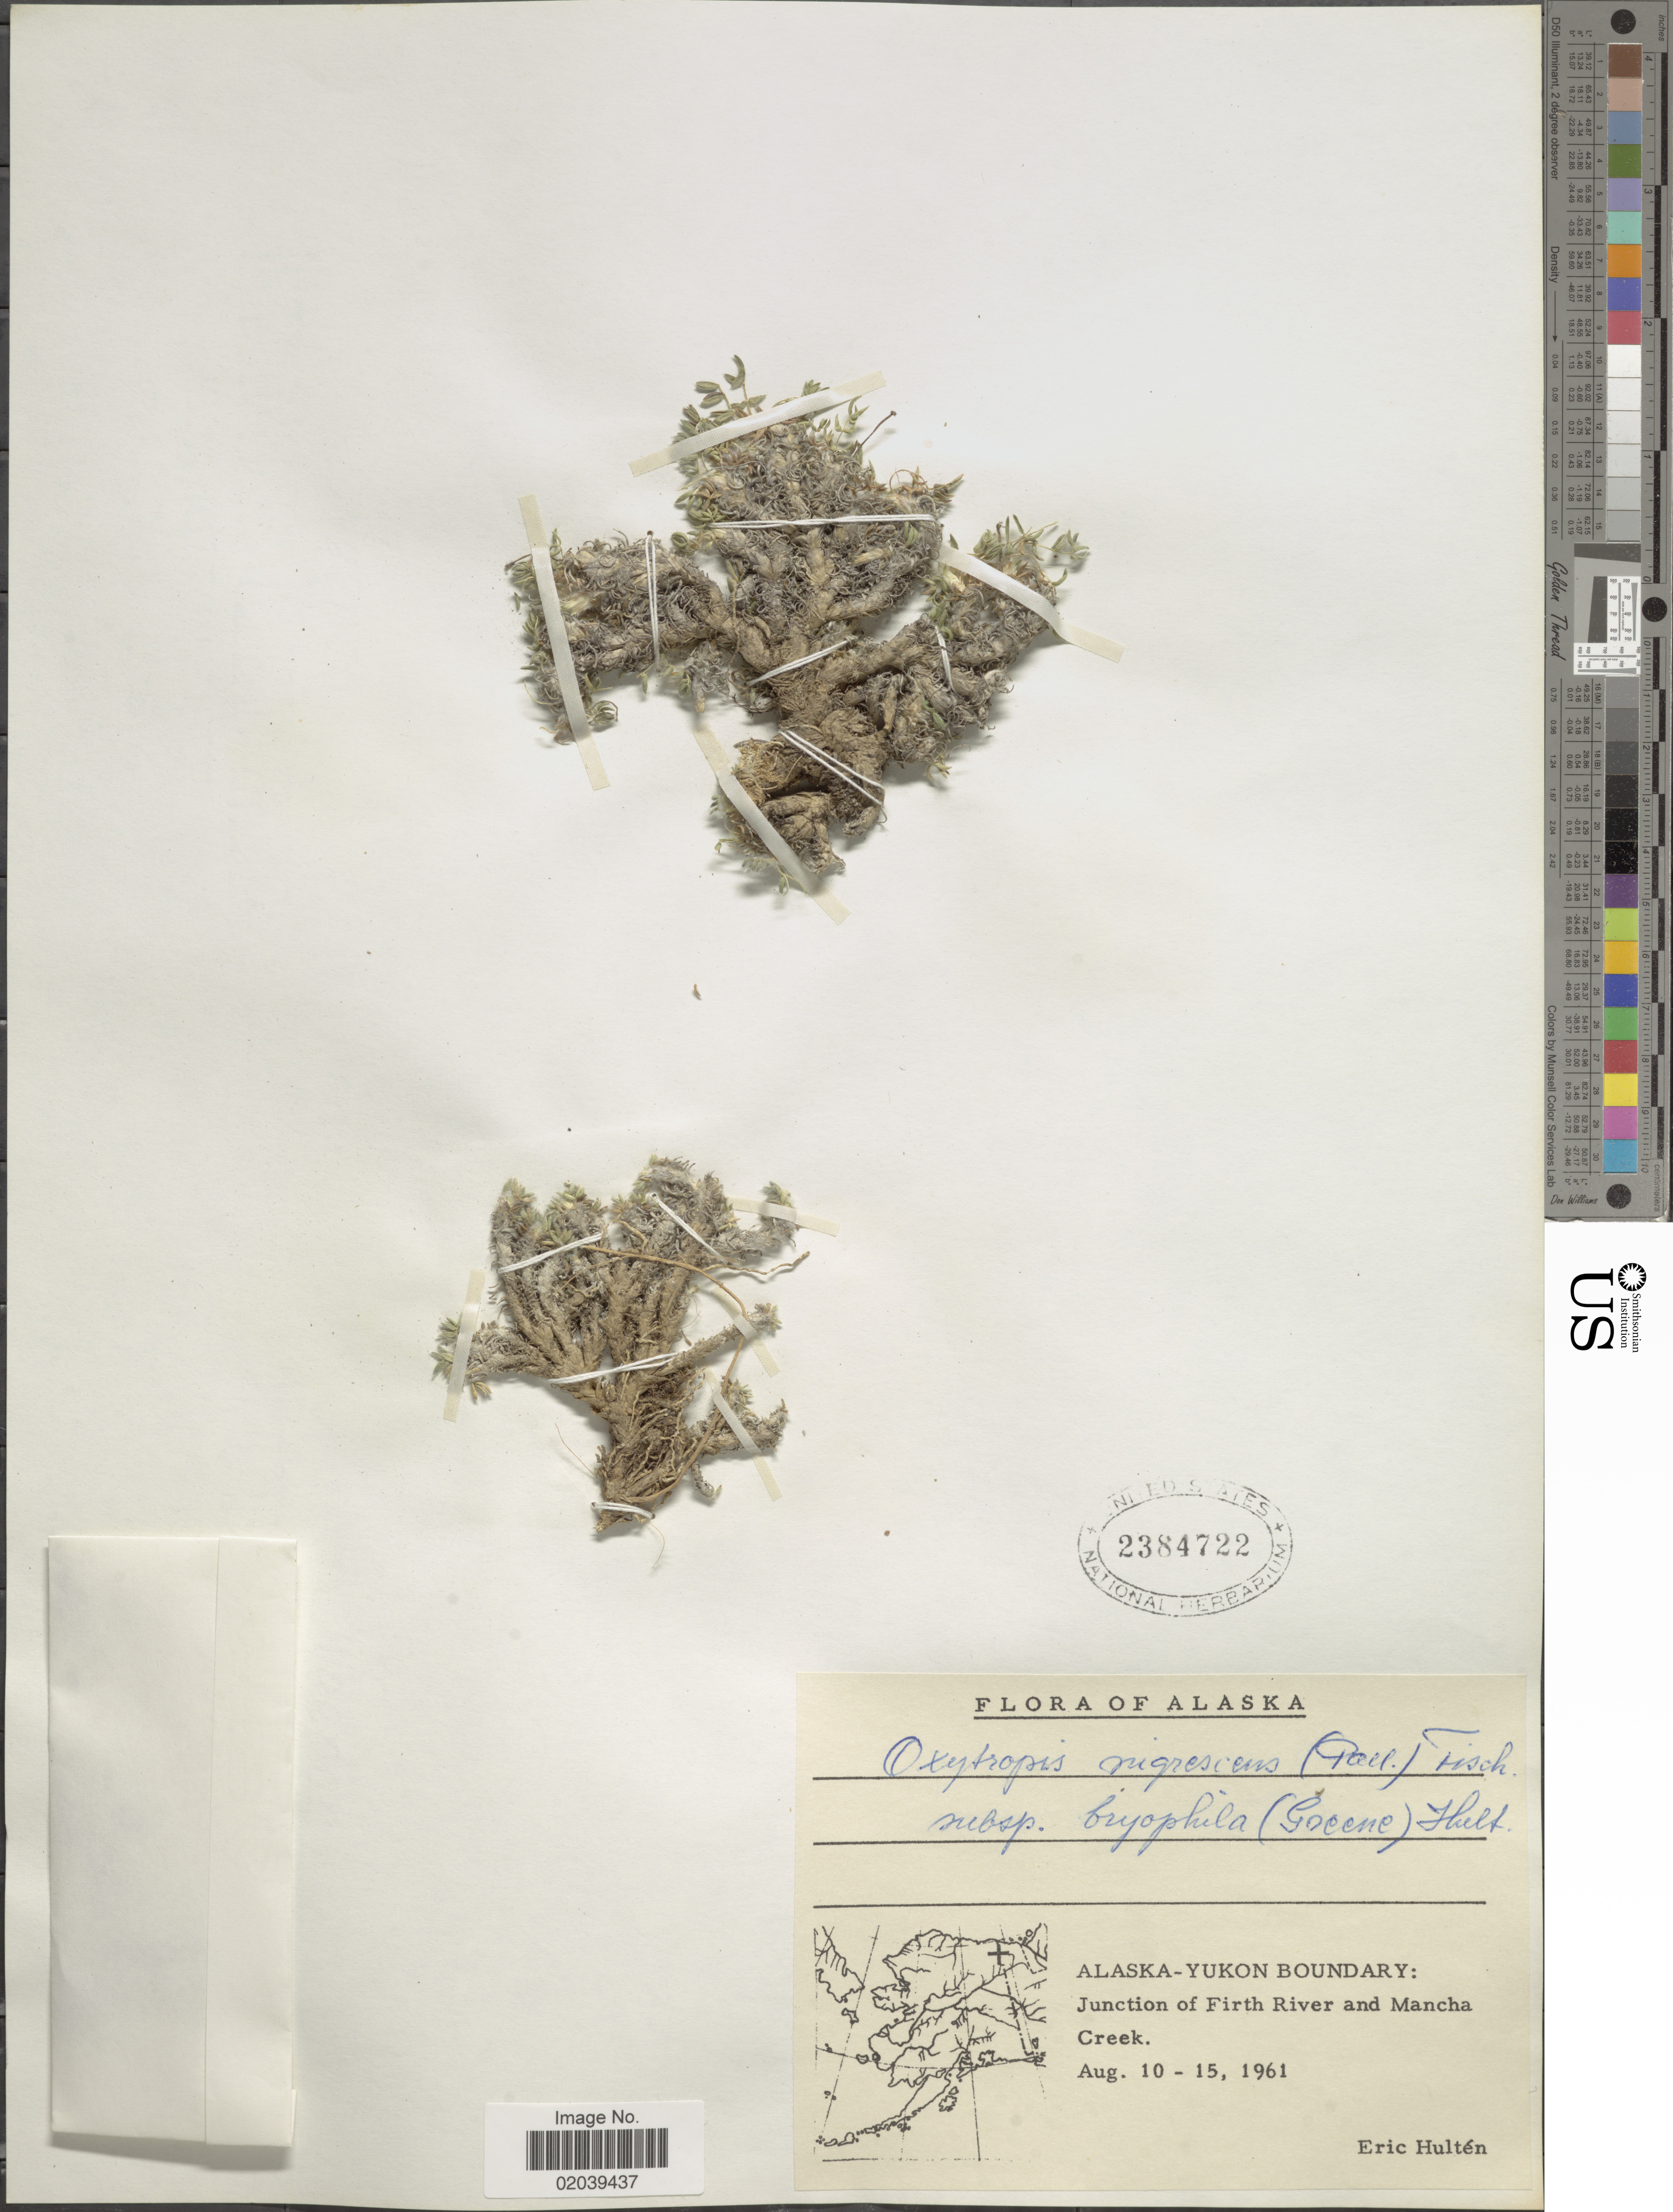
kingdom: Plantae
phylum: Tracheophyta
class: Magnoliopsida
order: Fabales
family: Fabaceae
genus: Oxytropis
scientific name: Oxytropis nigrescens subsp. bryophila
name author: (Greene) Hultén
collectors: E. G. Hultén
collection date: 1961-08-10/1961-08-15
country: United States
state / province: Alaska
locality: Yukon Boundary: Junction of Firth River and Mancha Creek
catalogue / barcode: US 2384722